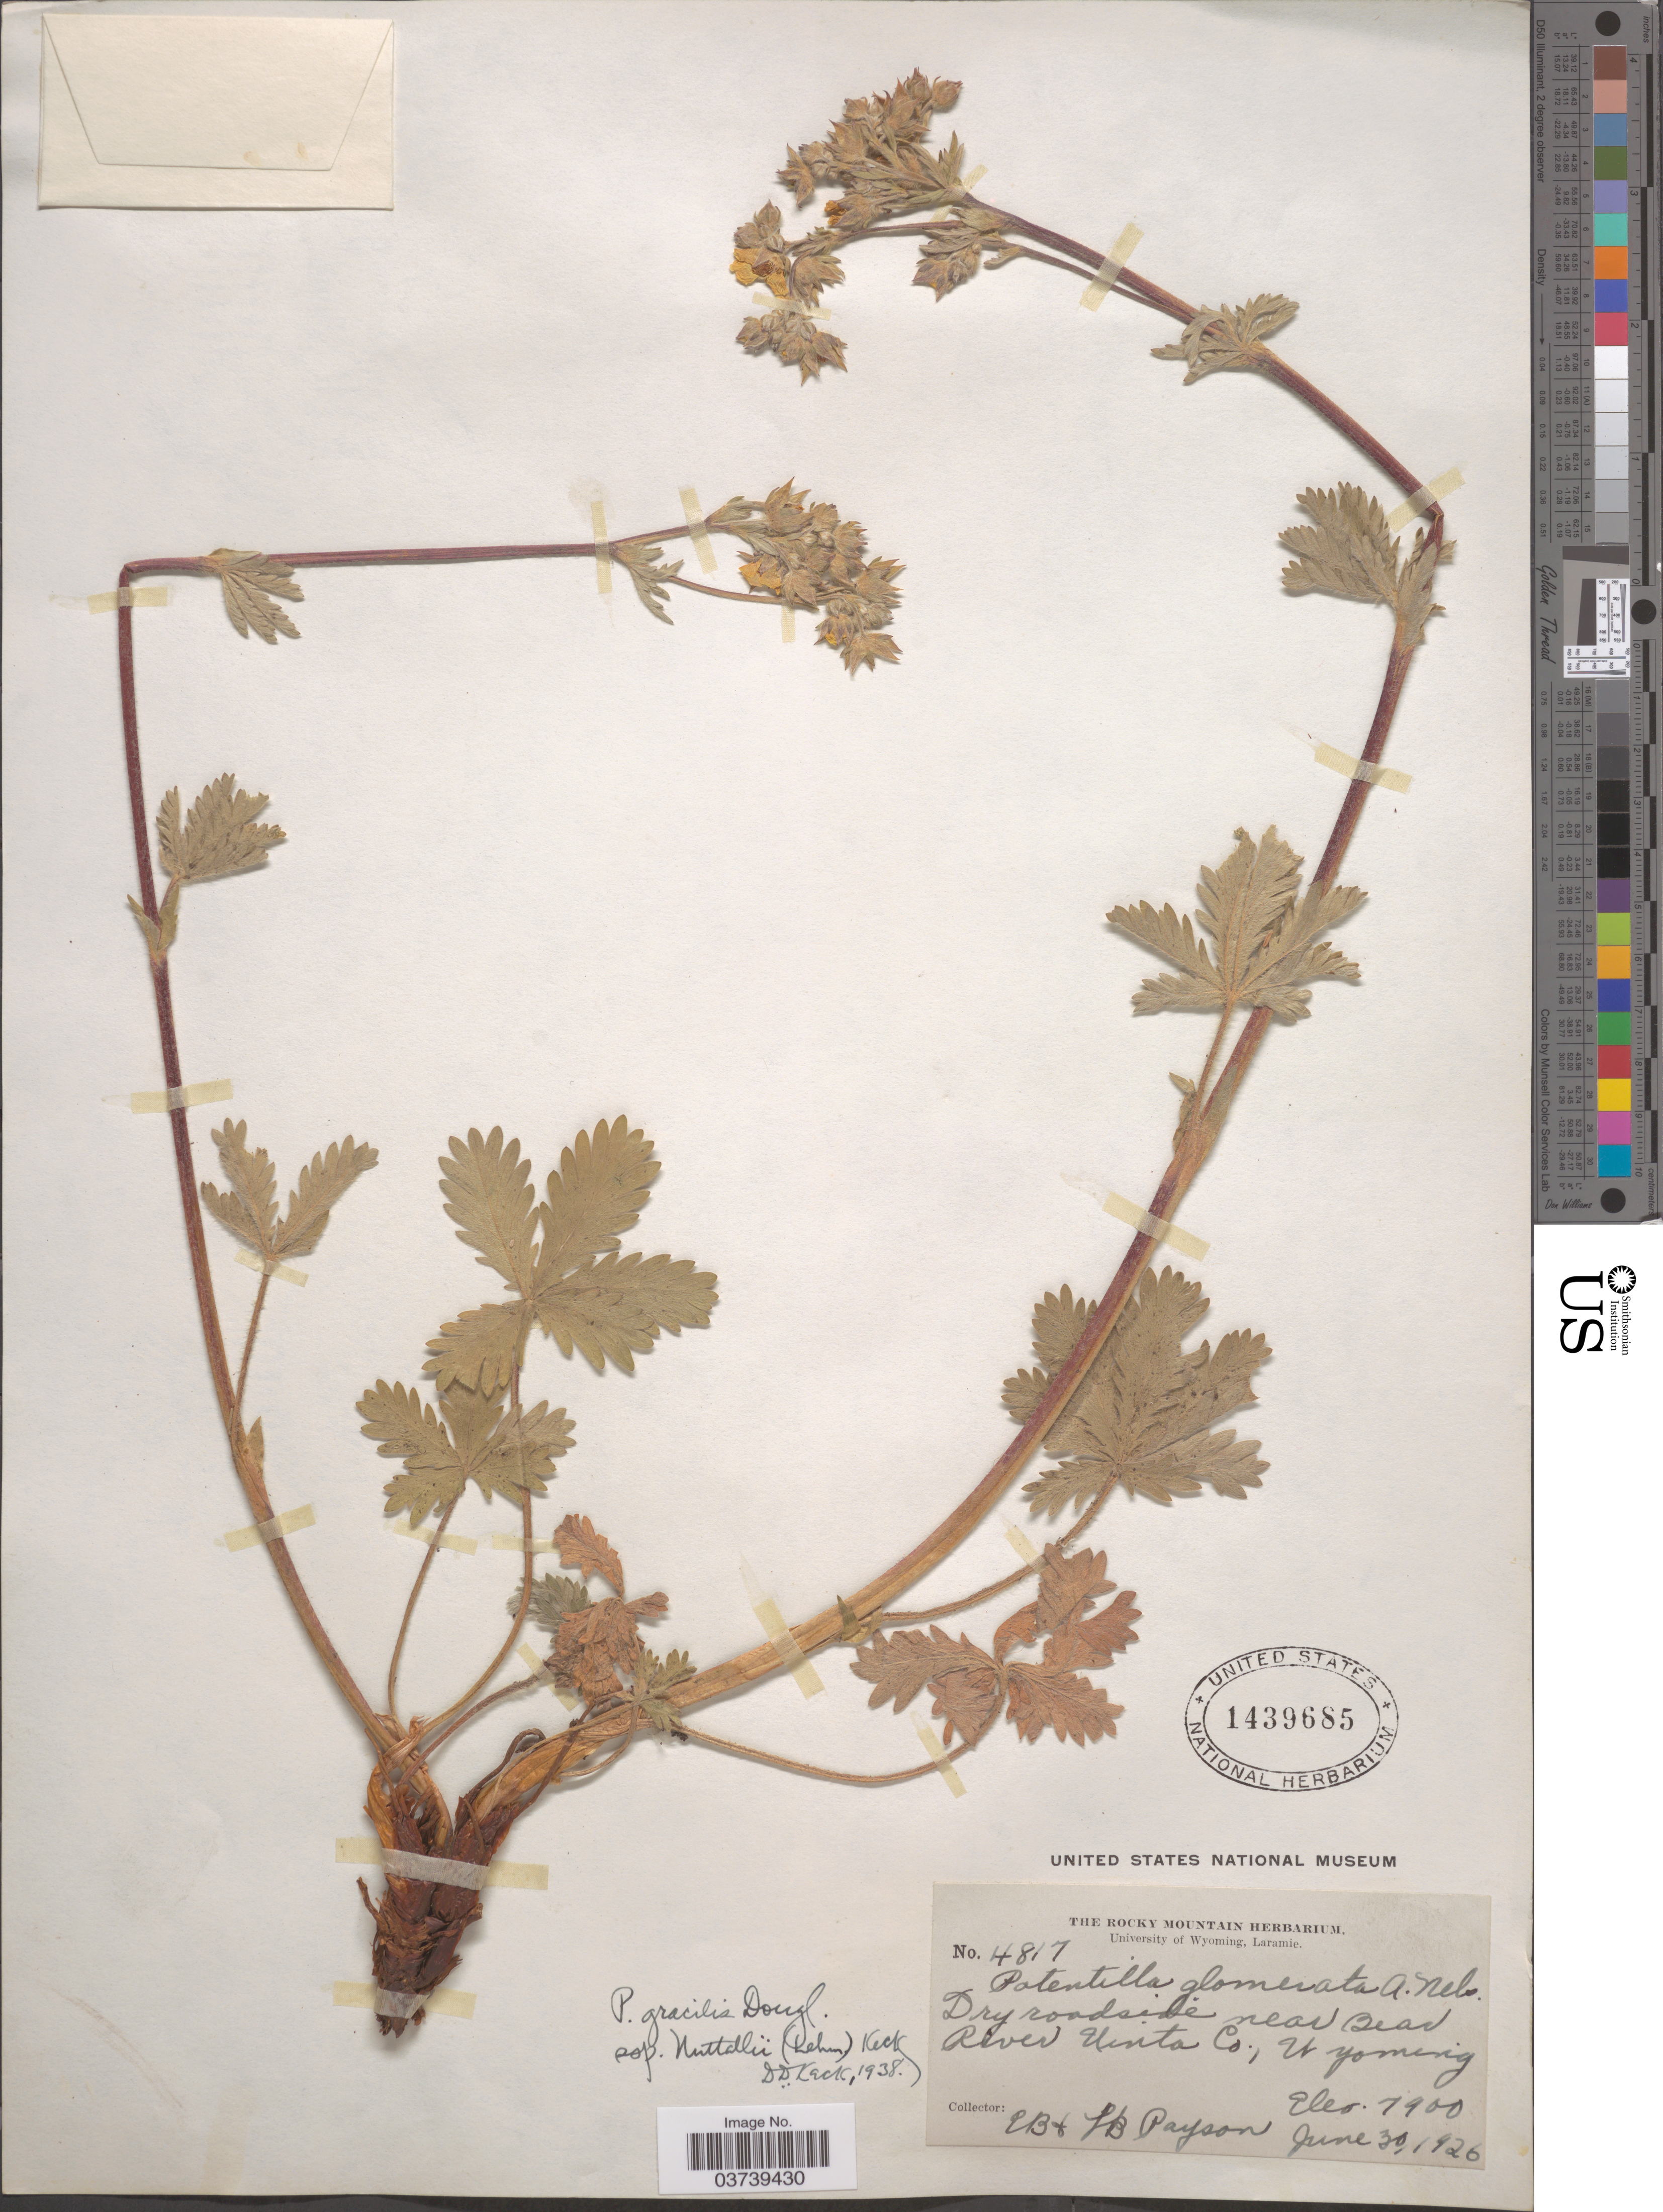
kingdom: Plantae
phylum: Tracheophyta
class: Magnoliopsida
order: Rosales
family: Rosaceae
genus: Potentilla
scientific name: Potentilla gracilis var. fastigiata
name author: (Nutt.) S. Watson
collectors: E. B. Payson & L. Payson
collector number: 4817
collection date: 1926-06-30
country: United States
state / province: Wyoming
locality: Dry roadside near Bear River Uinta Co.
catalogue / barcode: US 1439685